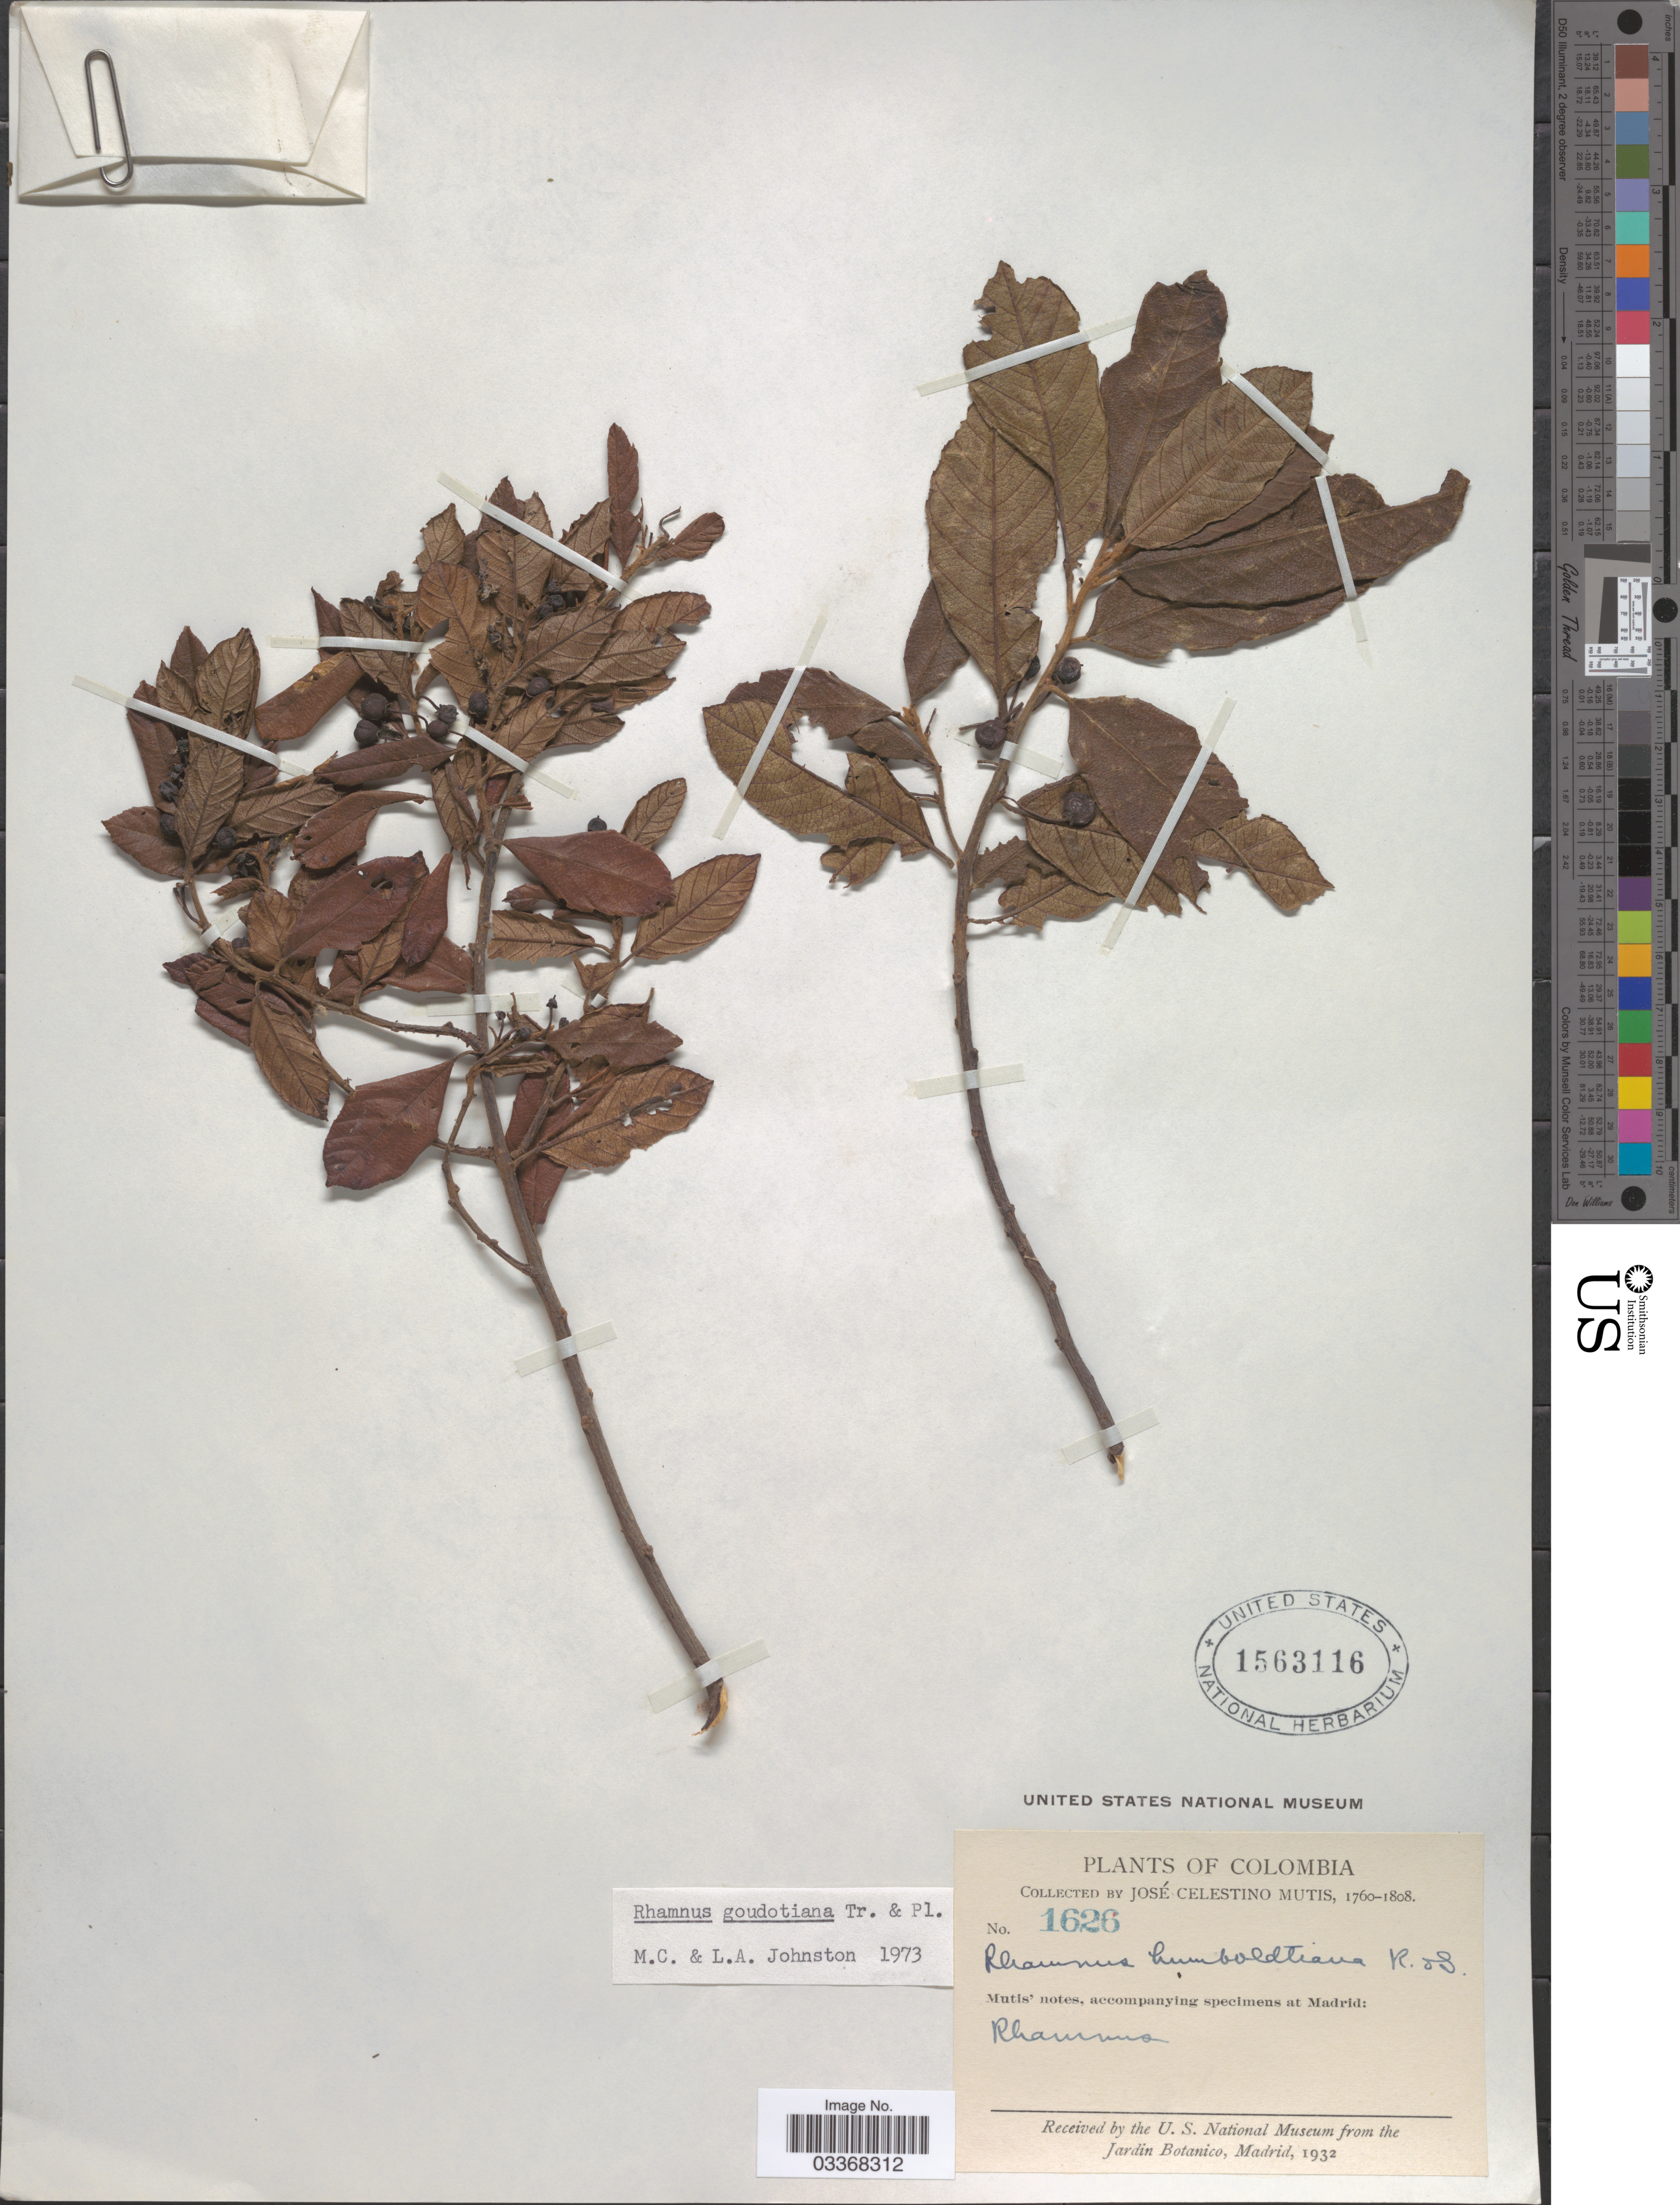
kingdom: Plantae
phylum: Tracheophyta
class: Magnoliopsida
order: Rosales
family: Rhamnaceae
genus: Frangula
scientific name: Frangula goudotiana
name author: (Triana & Planch.) Grubov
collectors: J. C. B. Mutis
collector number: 1626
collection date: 1760/1808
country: Colombia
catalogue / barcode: US 1563116